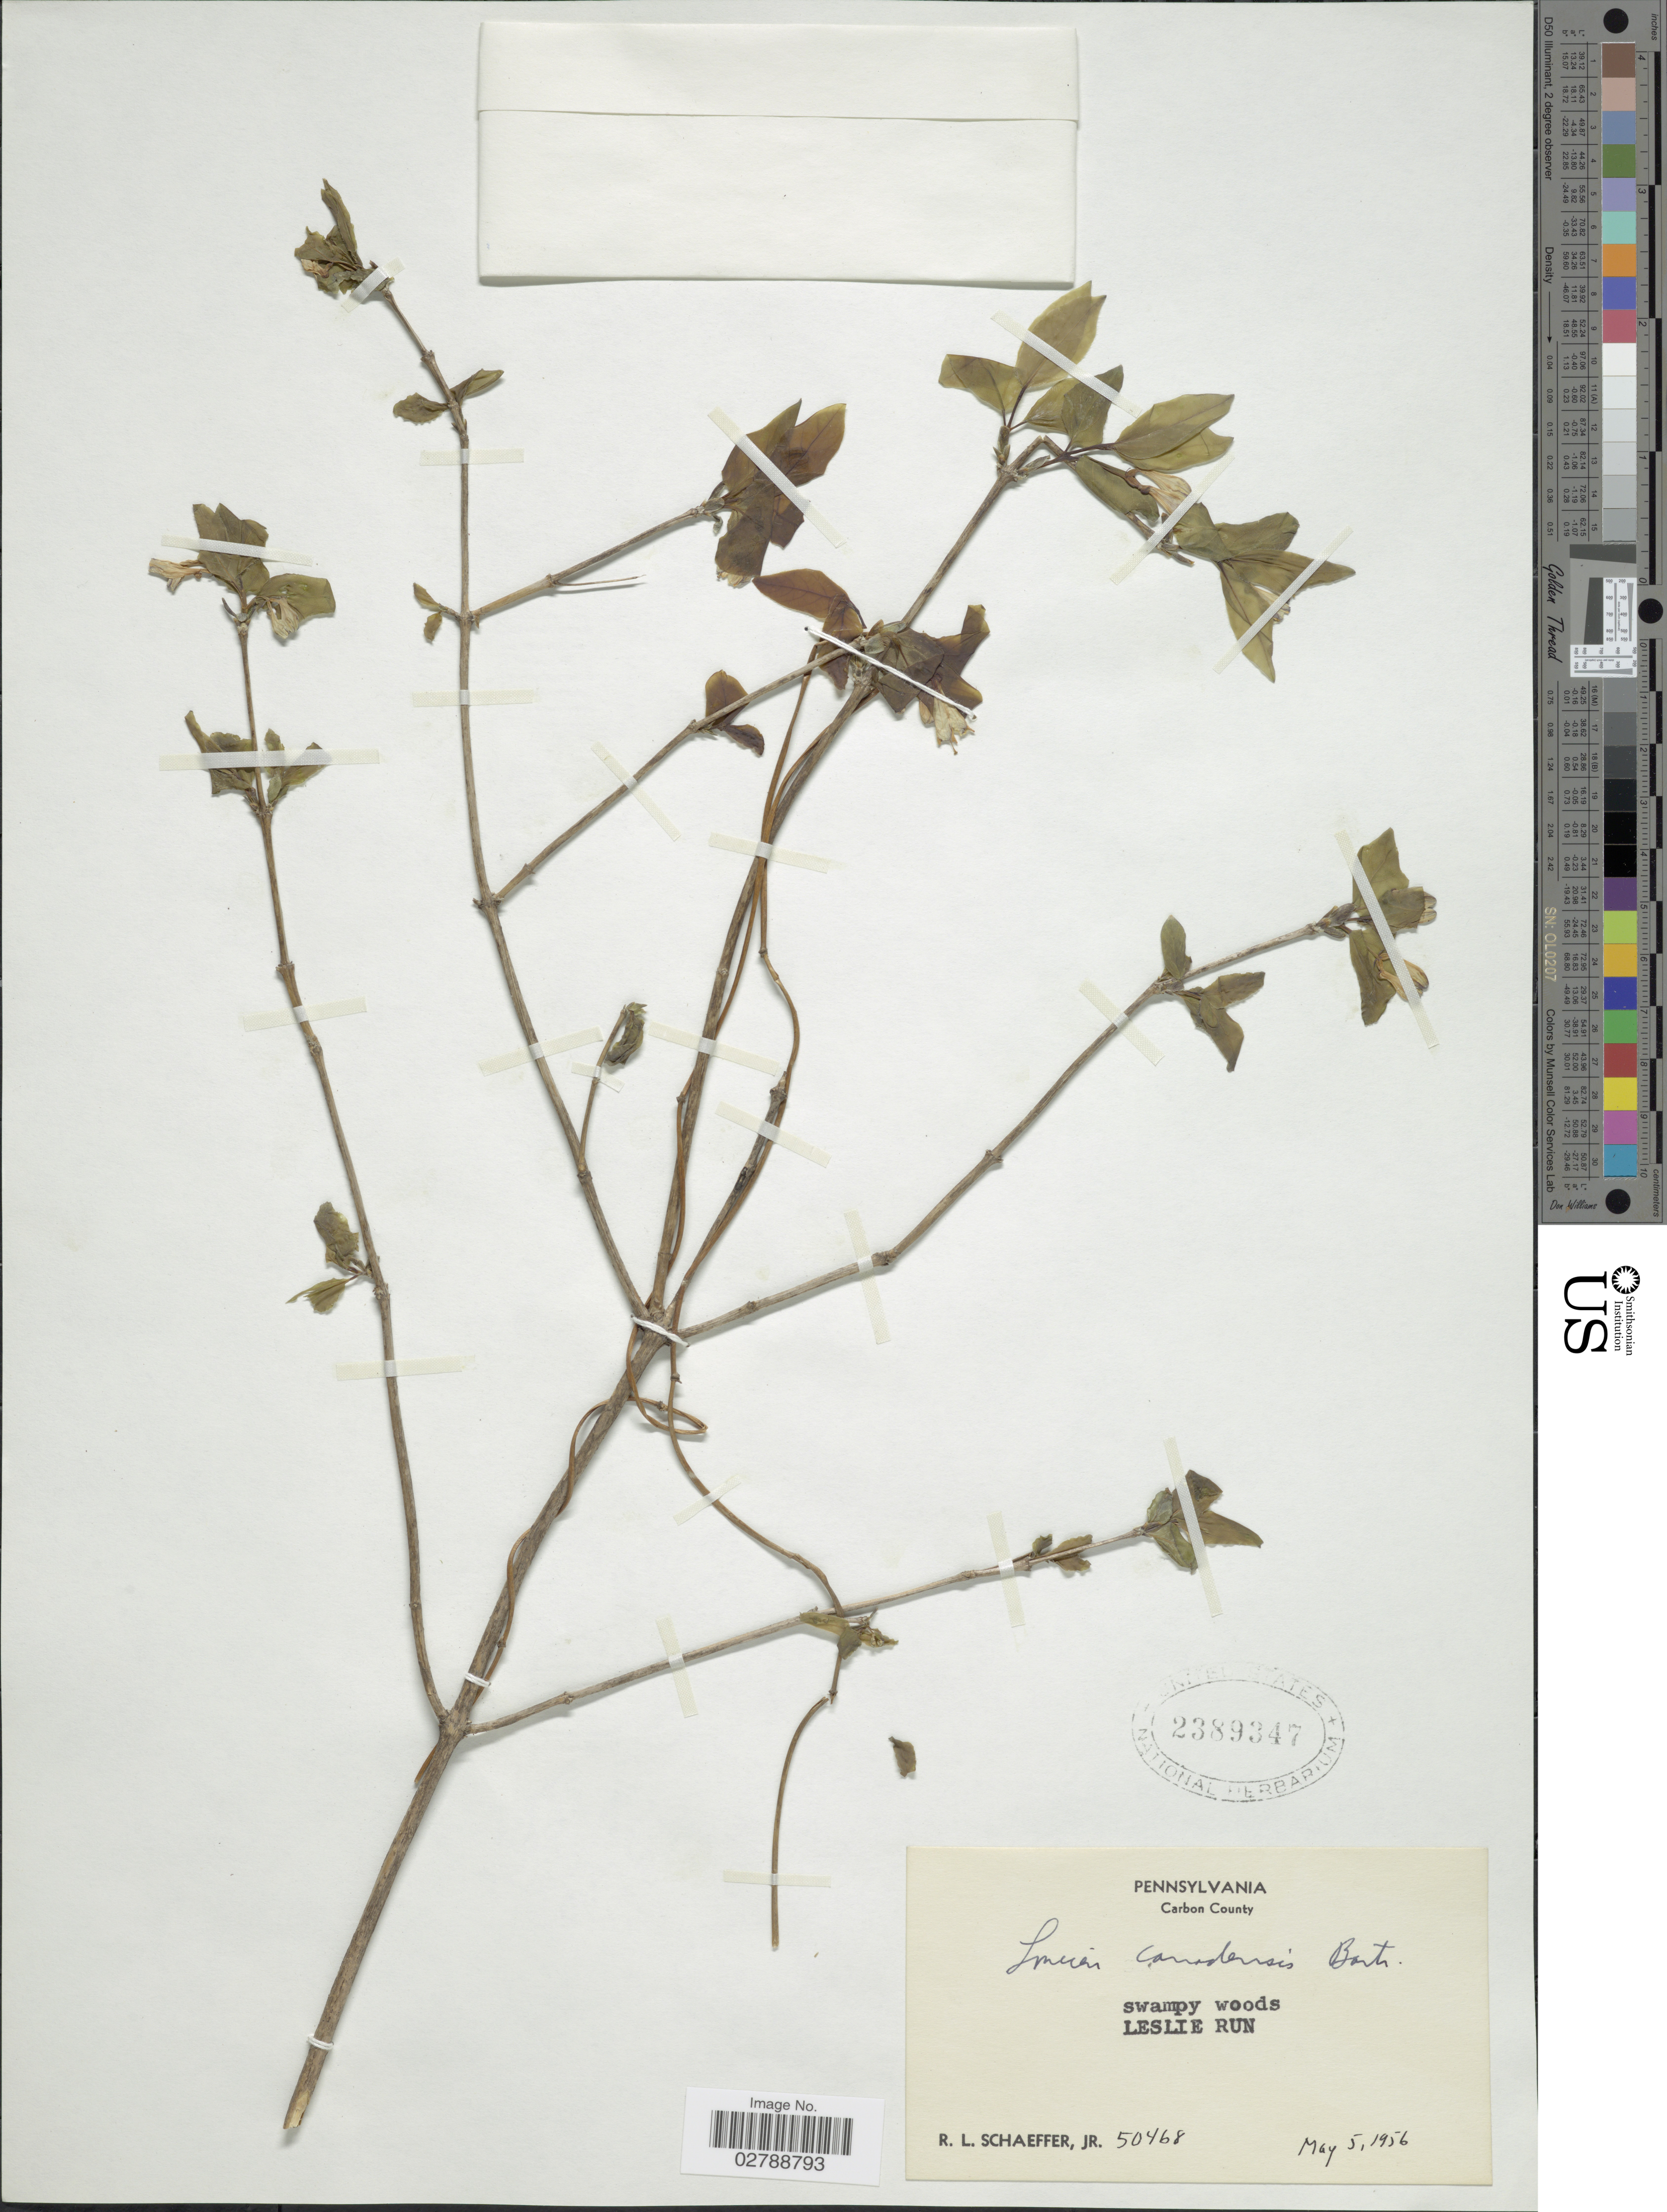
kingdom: Plantae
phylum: Tracheophyta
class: Magnoliopsida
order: Dipsacales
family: Caprifoliaceae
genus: Lonicera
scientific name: Lonicera canadensis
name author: Bartram & W. Bartram ex Marshall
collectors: R. L. Schaeffer Jr.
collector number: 50468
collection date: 1956-05-05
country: United States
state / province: Pennsylvania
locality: Carbon County. Leslie Run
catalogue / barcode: US 2389347